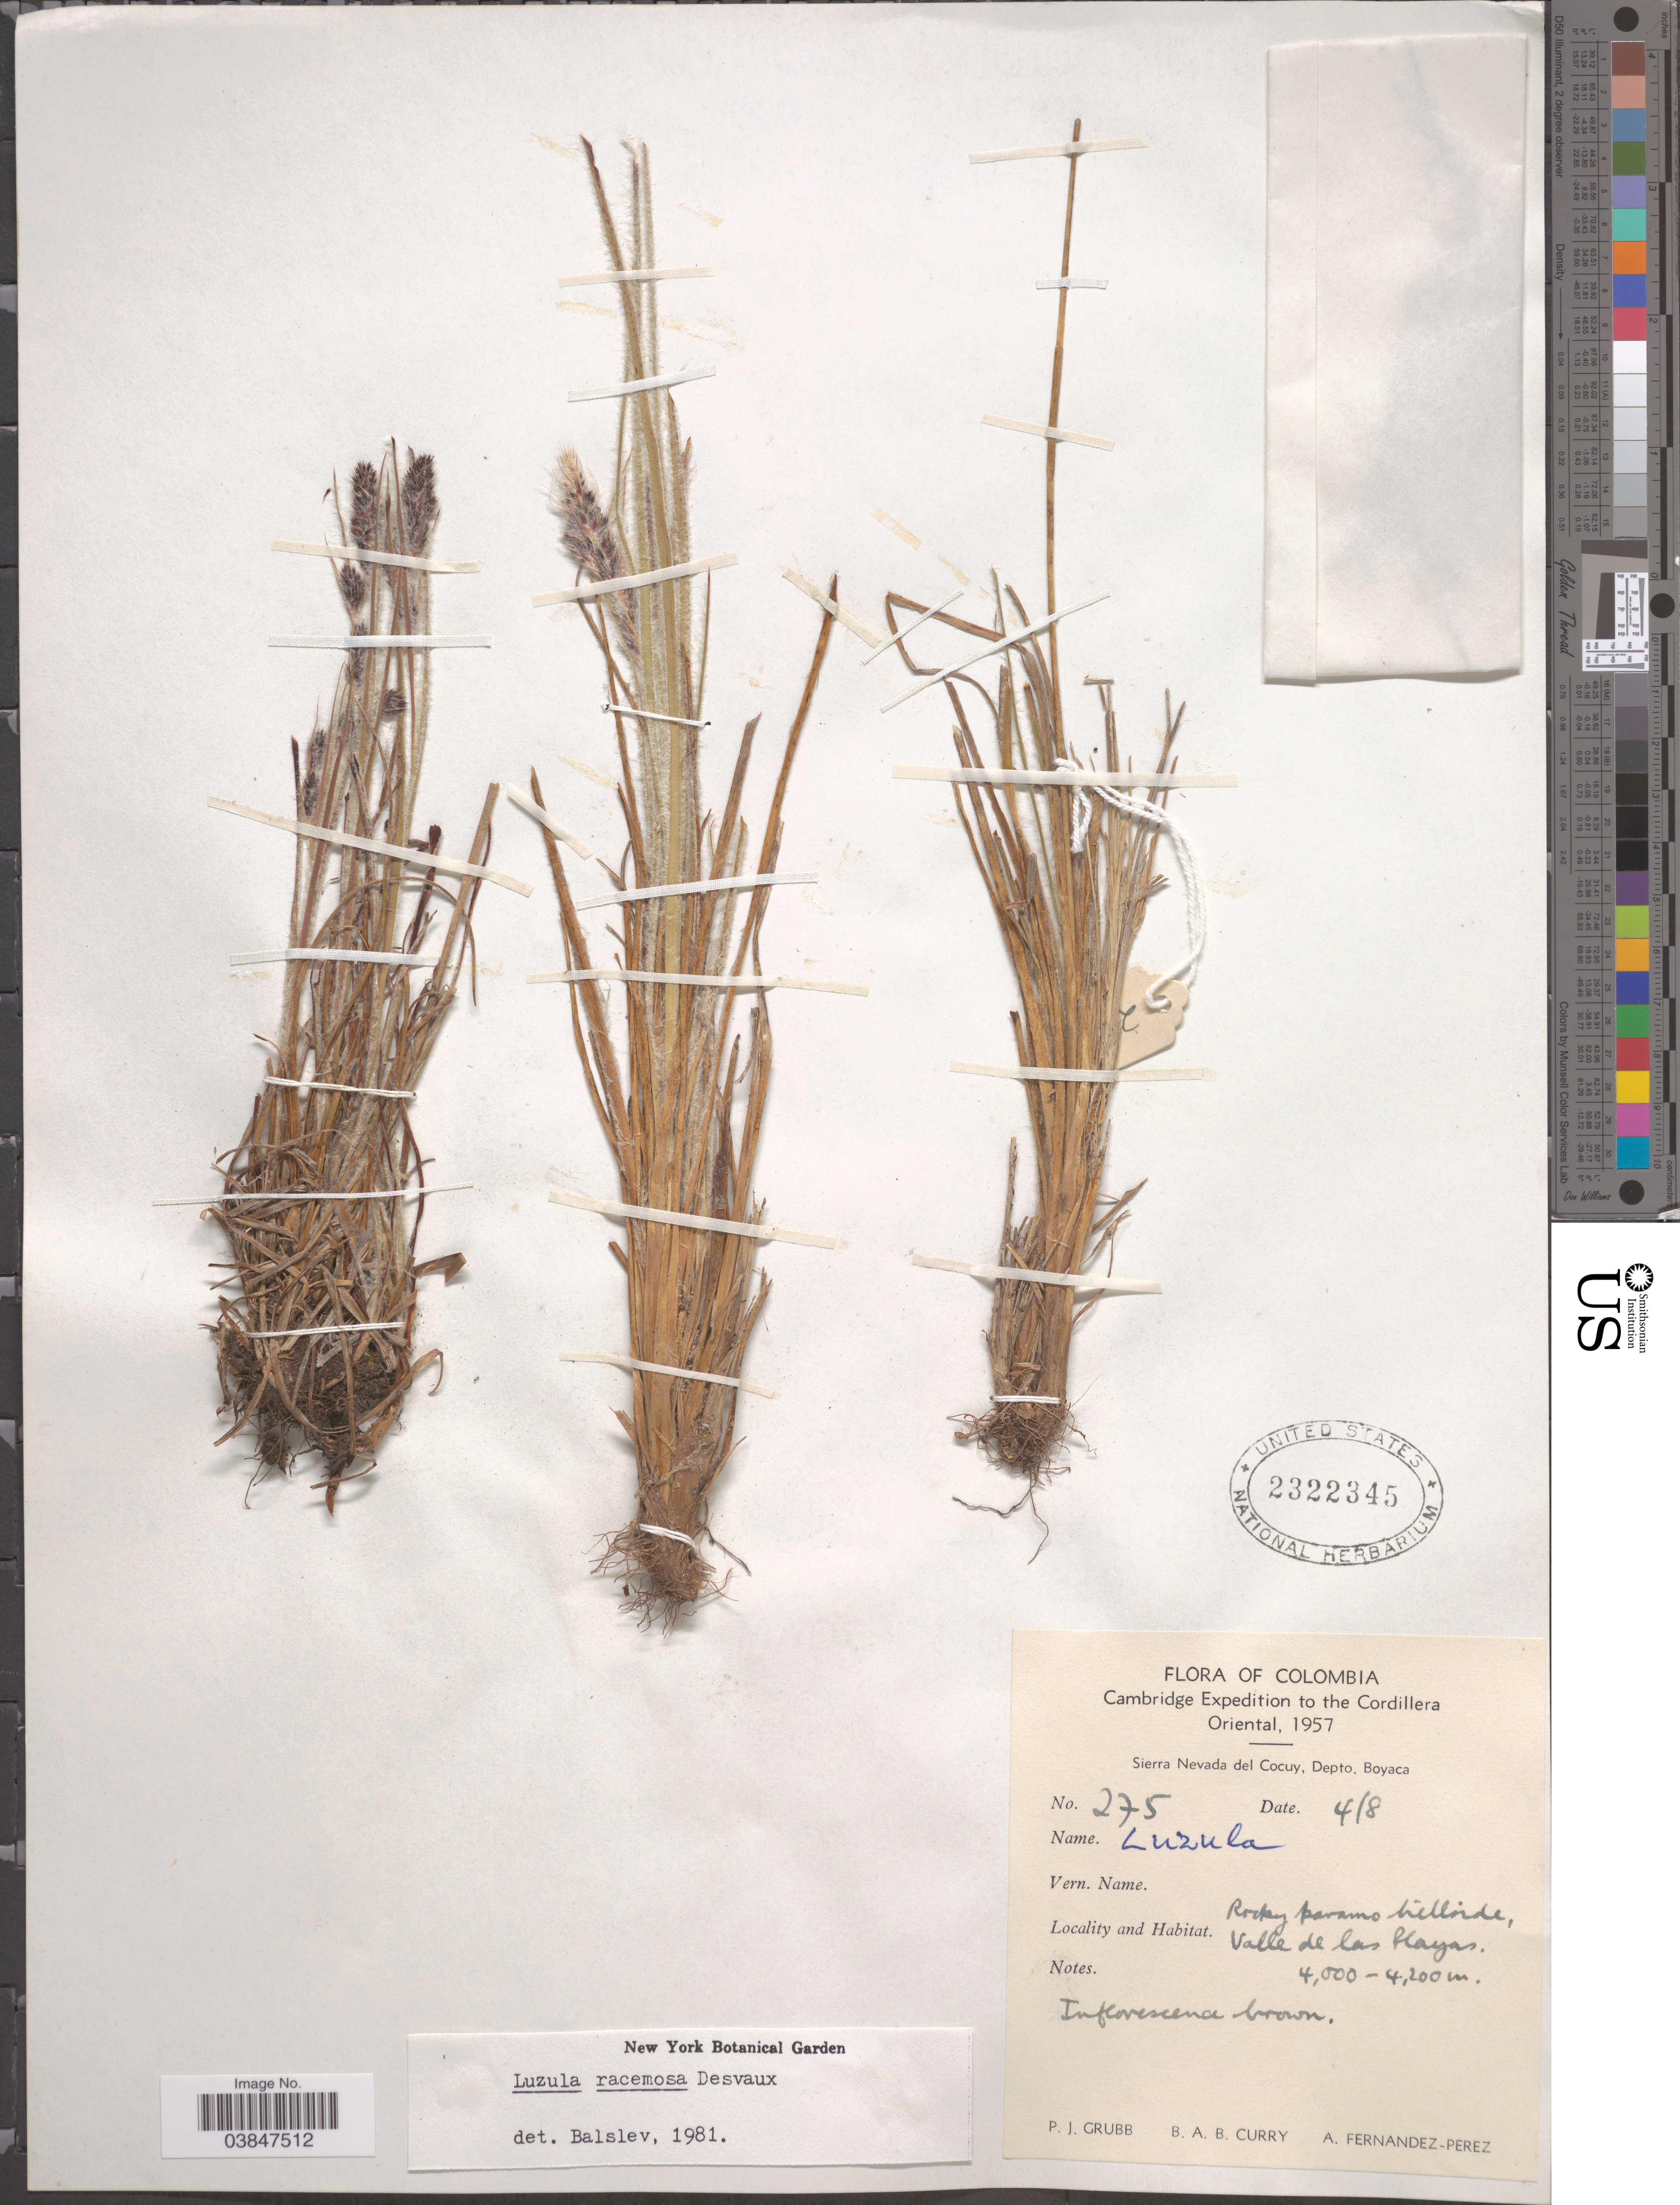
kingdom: Plantae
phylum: Tracheophyta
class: Liliopsida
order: Poales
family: Juncaceae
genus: Luzula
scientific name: Luzula racemosa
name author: Desv.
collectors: P. J. Grubb, B. A. B. Curry & A. Fernández-Pérez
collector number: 275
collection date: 1957-08-04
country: Colombia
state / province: Boyacá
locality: The Cordillera Oriental. Sierra Nevada del Cocuy, Depto. Boyaca. Rocky paramo hillside, Valle de las Playas.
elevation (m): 4000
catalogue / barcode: US 2322345